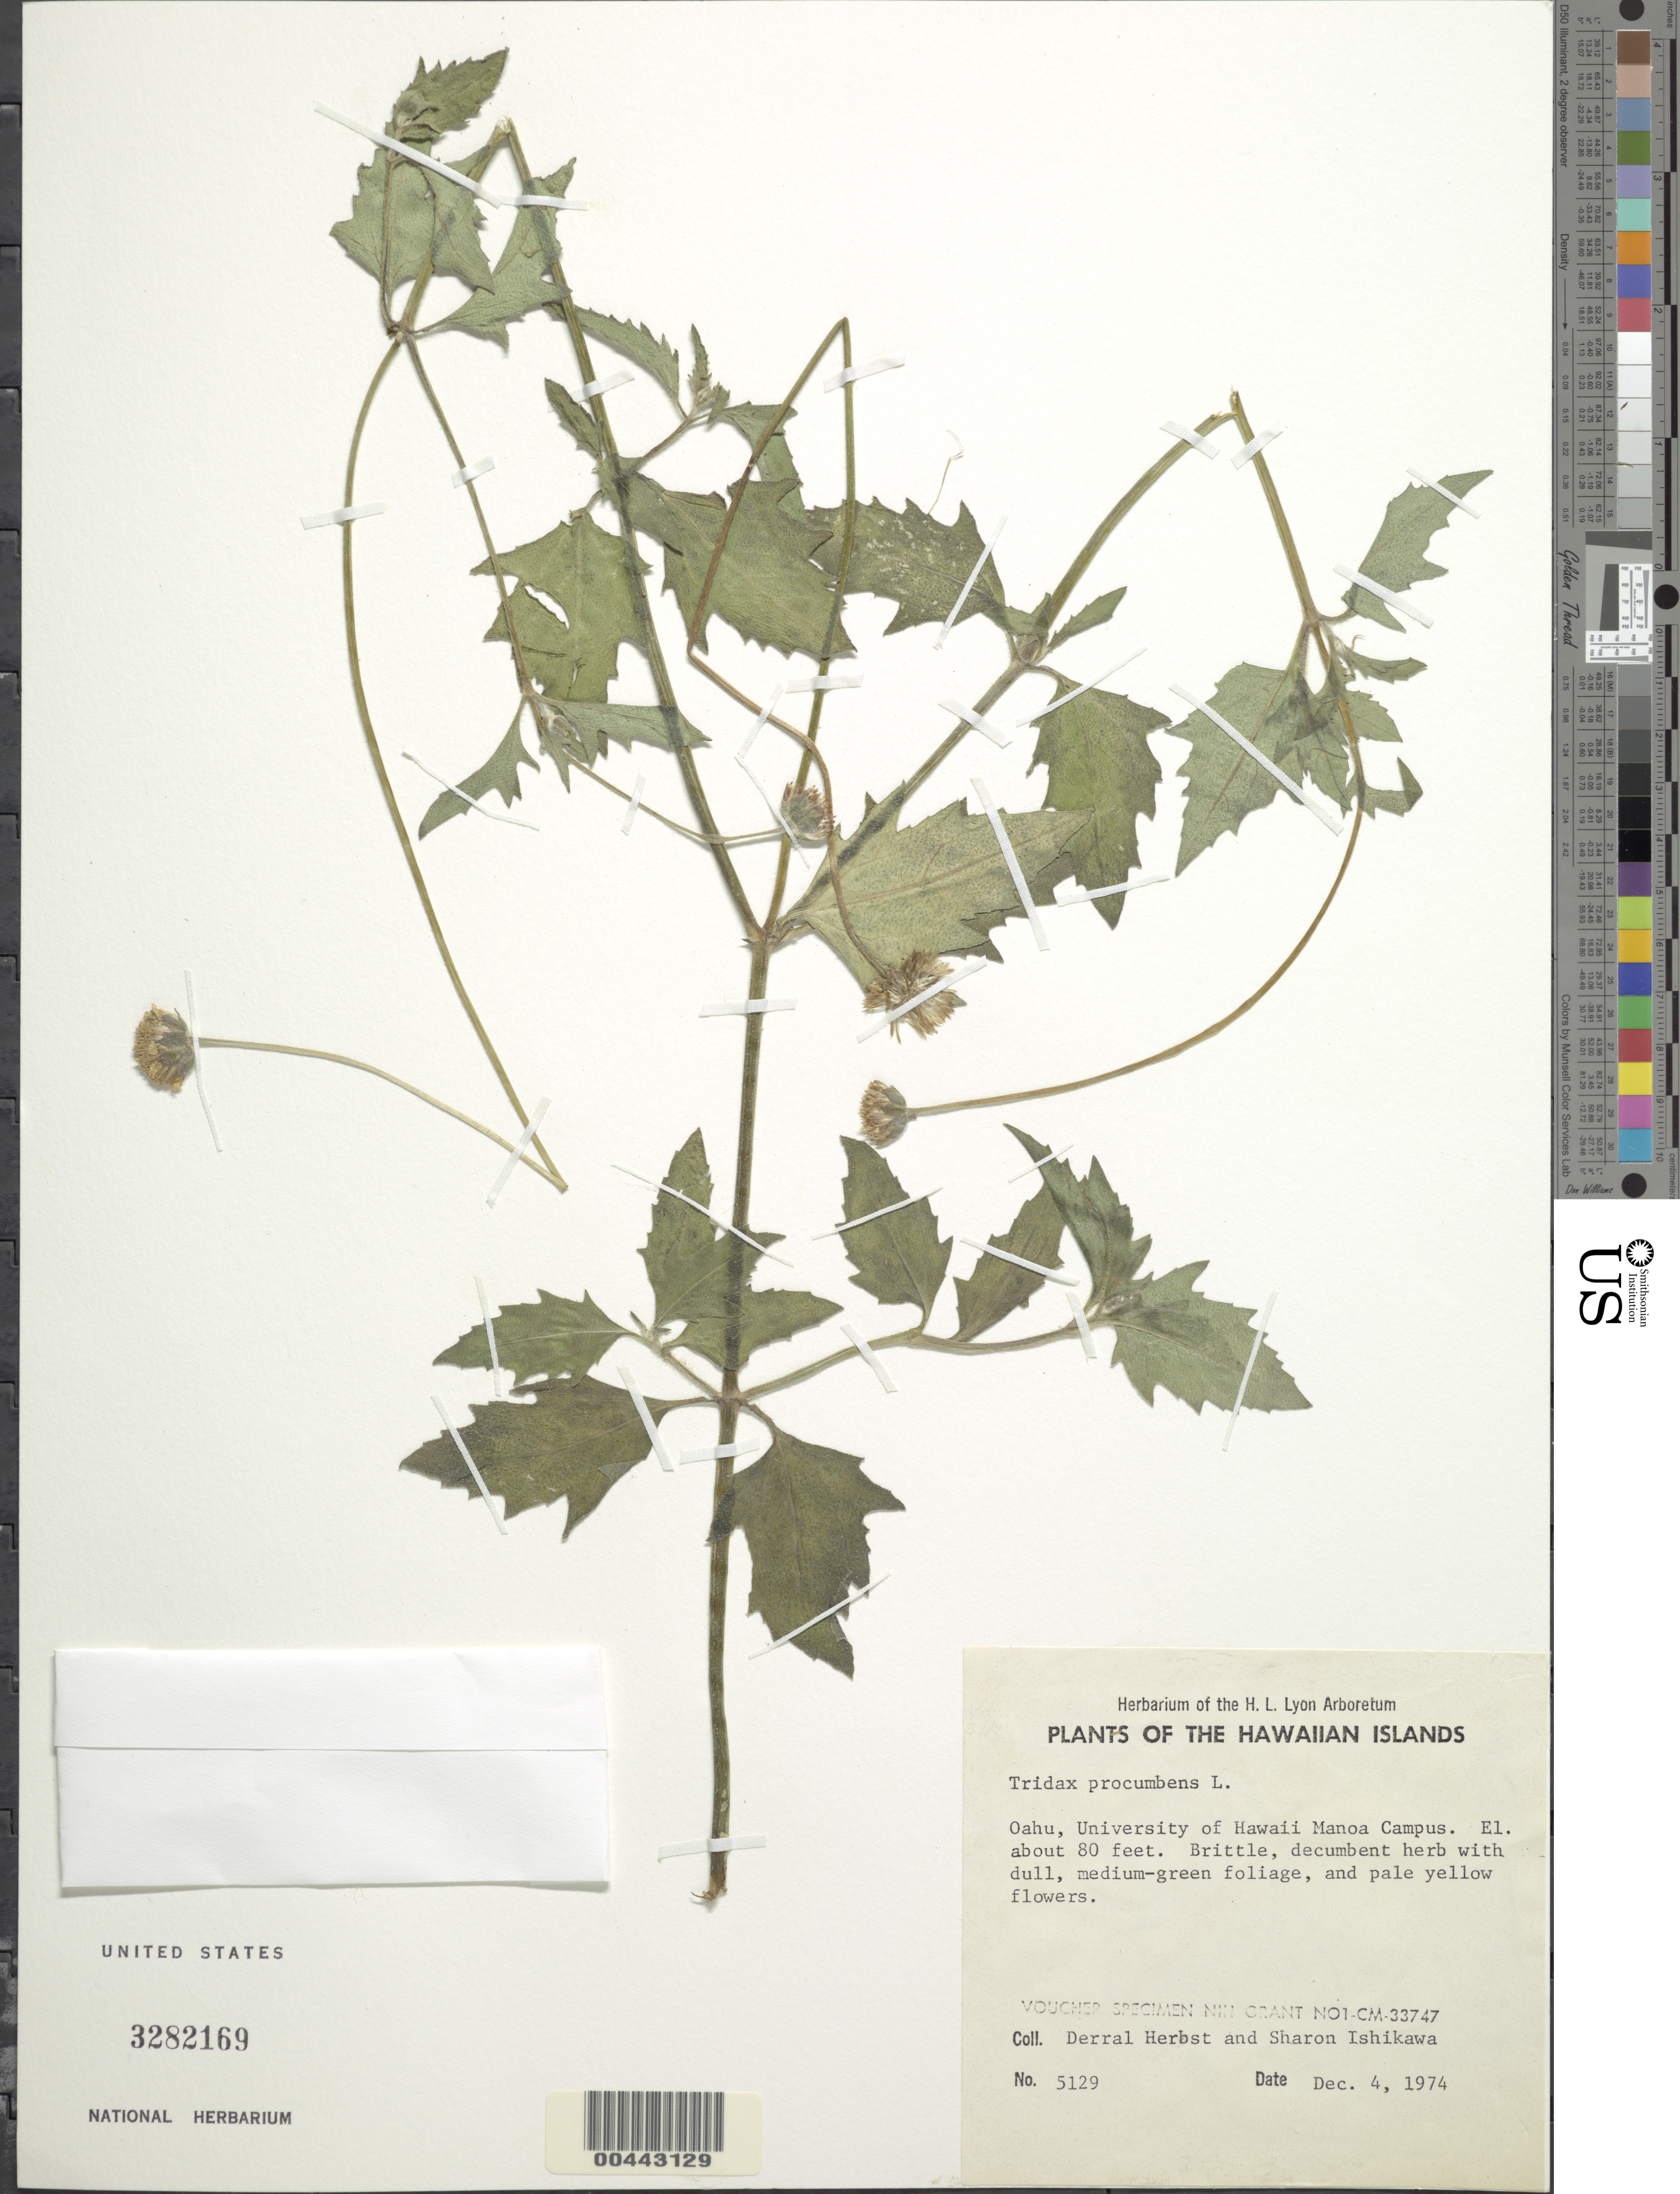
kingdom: Plantae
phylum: Tracheophyta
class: Magnoliopsida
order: Asterales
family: Asteraceae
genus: Tridax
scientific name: Tridax procumbens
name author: L.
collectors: D. R. Herbst & S. Ishikawa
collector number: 5129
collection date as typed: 4 Dec 1974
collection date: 1974-12-04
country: United States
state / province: Hawaii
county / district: Honolulu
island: Oahu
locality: University of Hawaii Manoa Campus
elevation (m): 24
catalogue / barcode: US 3282169